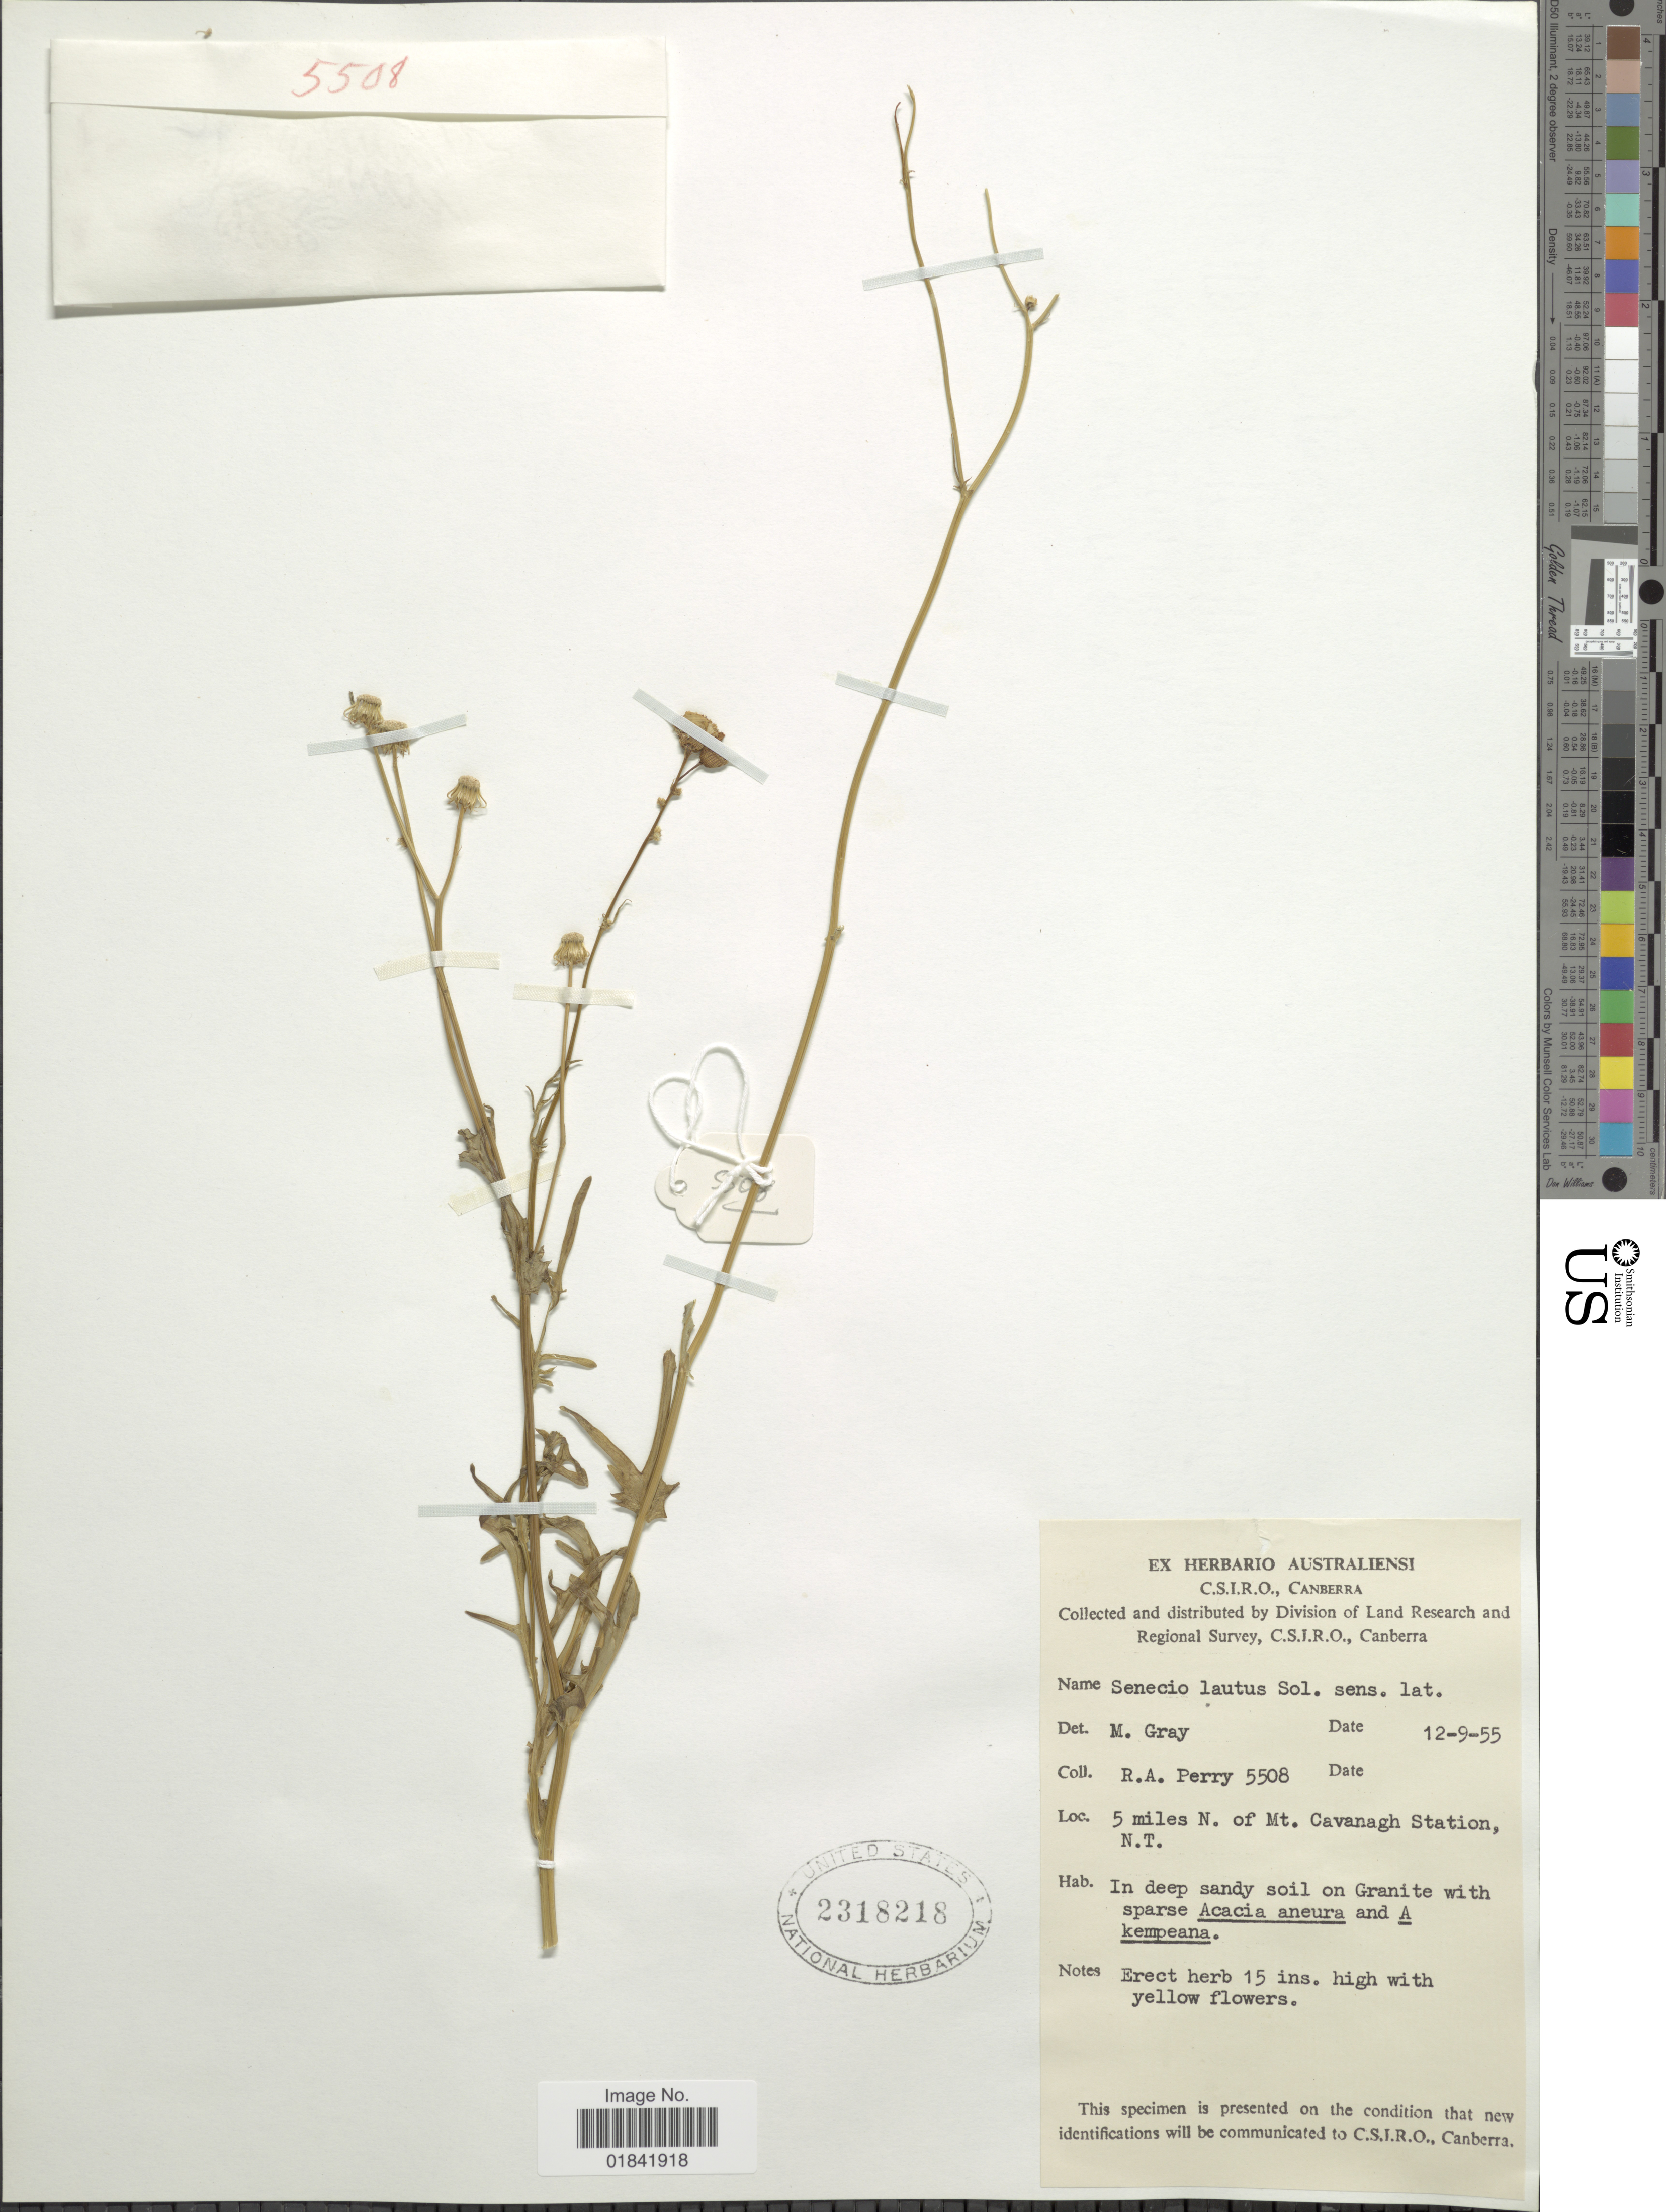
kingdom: Plantae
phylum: Tracheophyta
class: Magnoliopsida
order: Asterales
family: Asteraceae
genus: Senecio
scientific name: Senecio lautus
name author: Sol. ex G. Forst.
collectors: Perry, R. A.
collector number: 5508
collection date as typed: Transcribed d/m/y: 12/9/55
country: Australia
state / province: Northern Territory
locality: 5 miles N. of Mt. Cavanagh Station, N. T.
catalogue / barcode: US 2318218